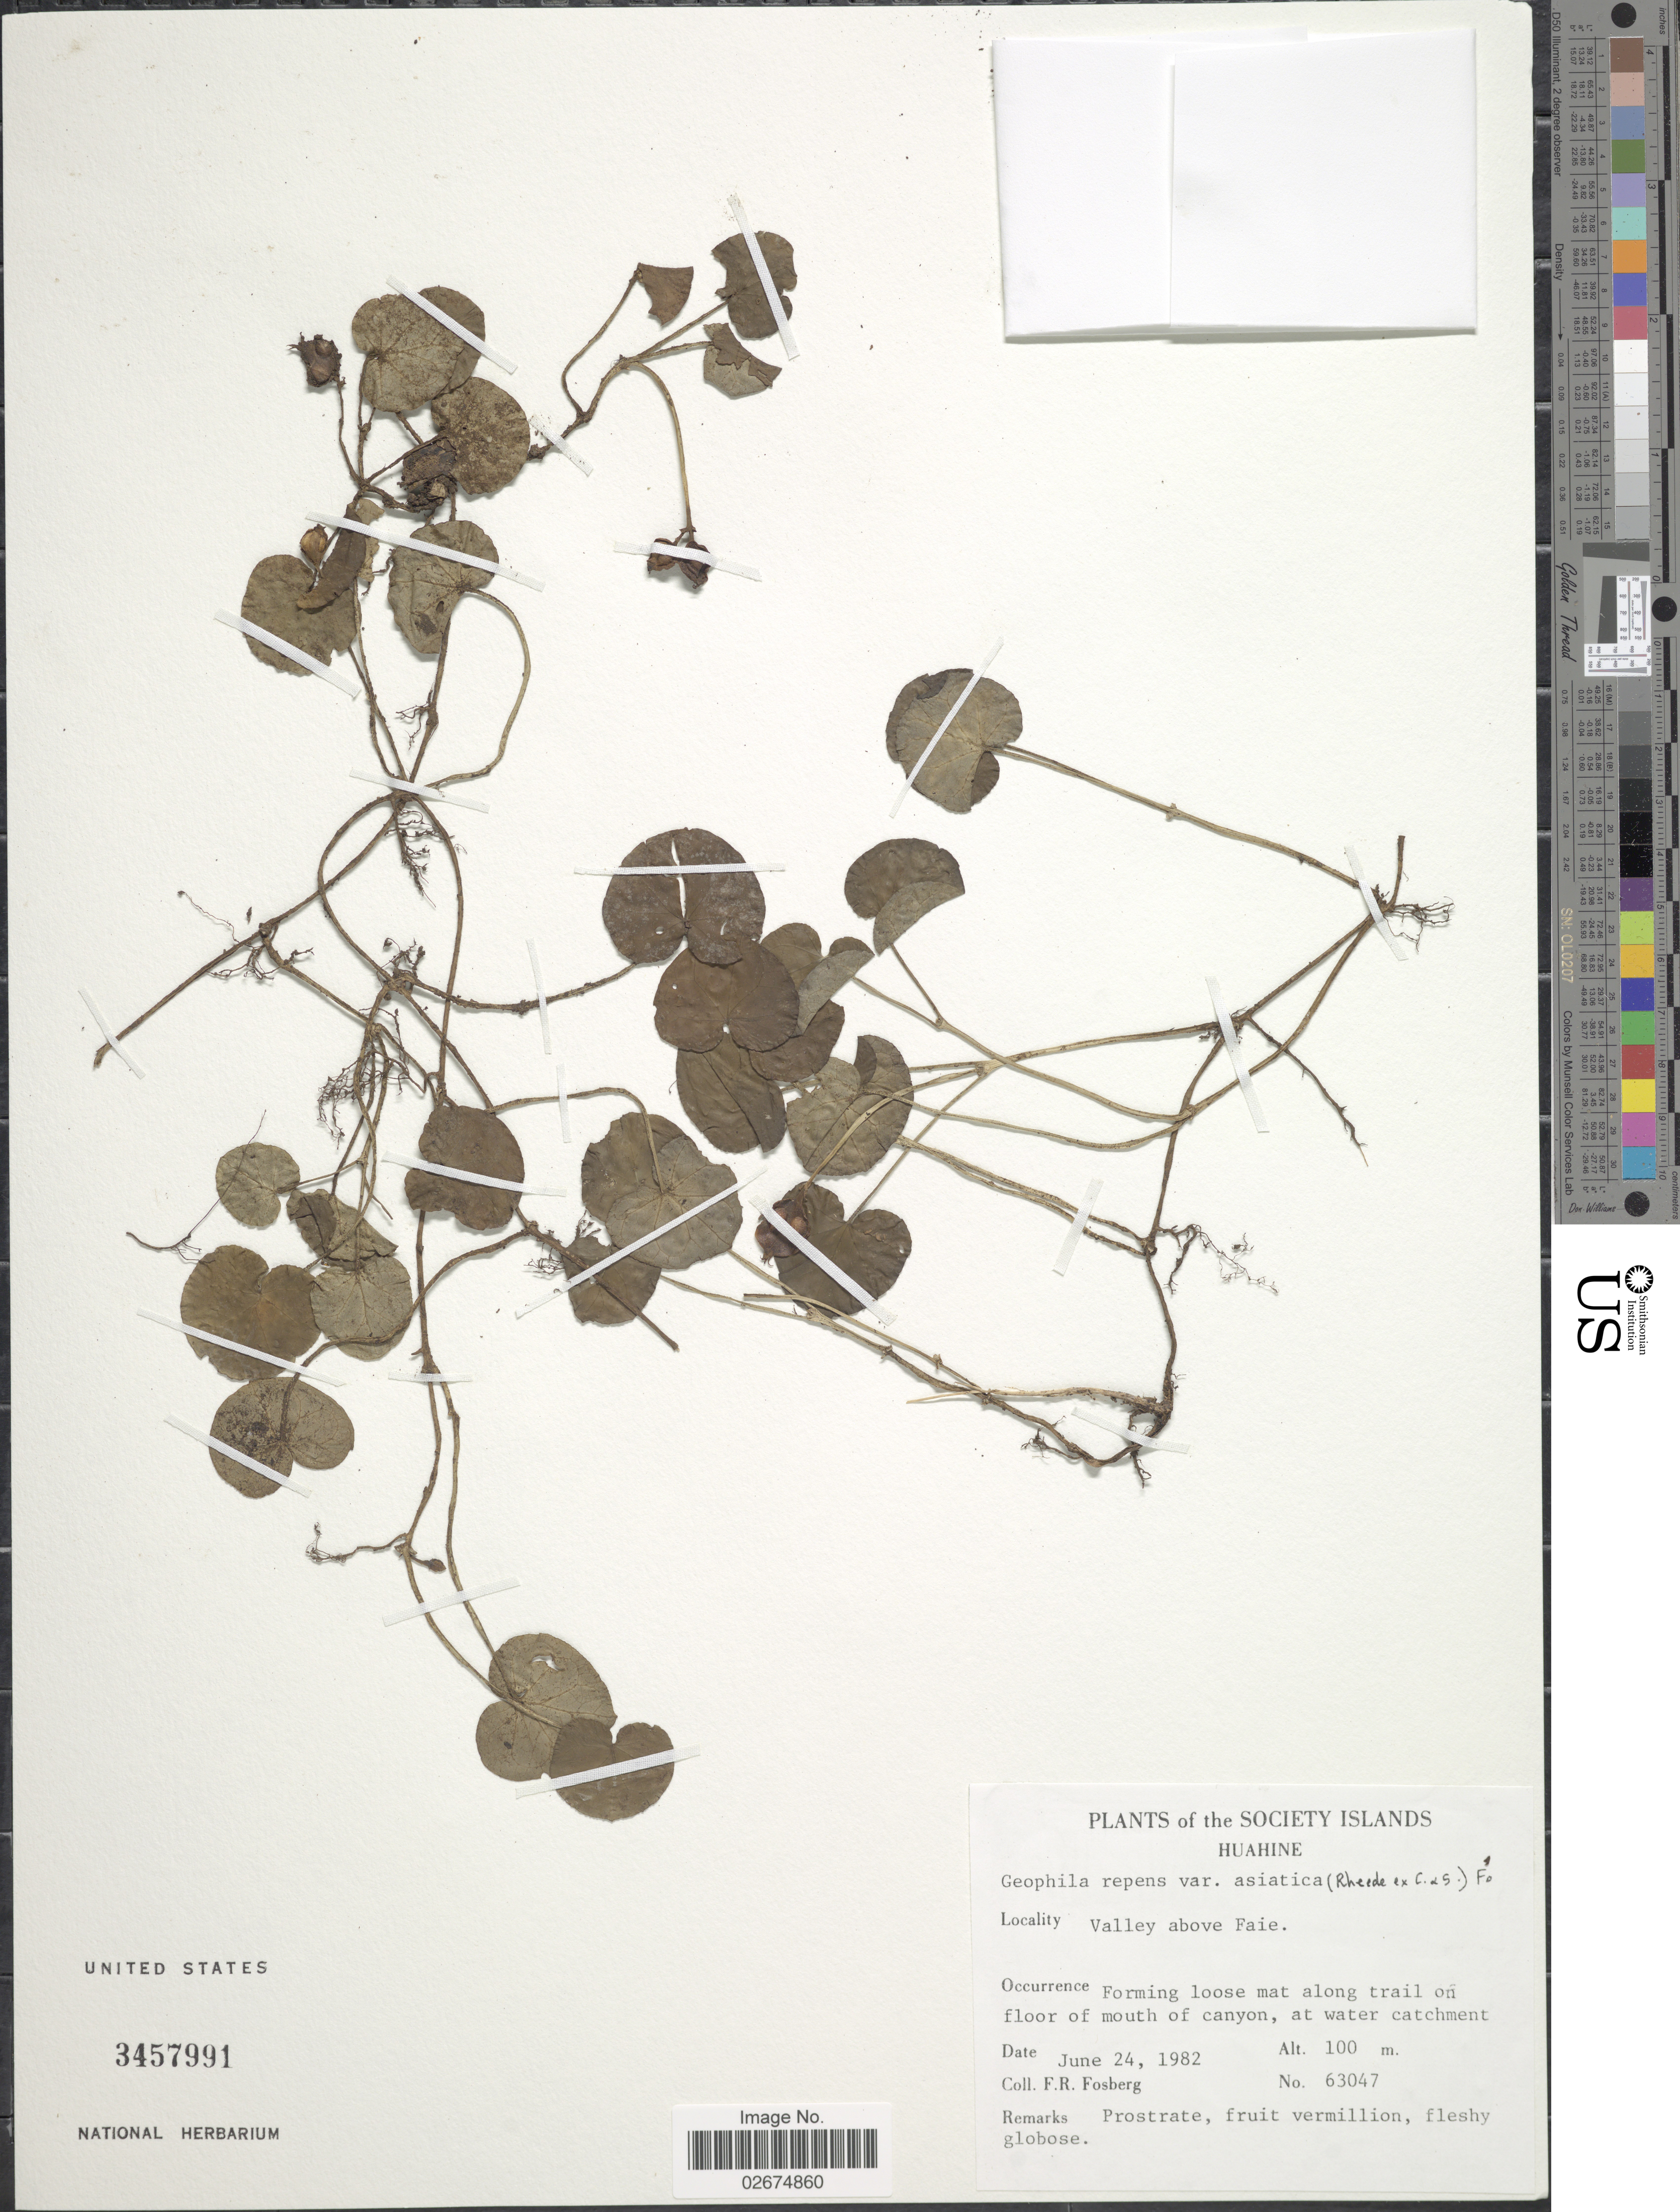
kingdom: Plantae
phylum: Tracheophyta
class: Magnoliopsida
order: Gentianales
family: Rubiaceae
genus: Geophila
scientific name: Geophila repens var. asiatica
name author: (Cham. & Schltdl.) Fosberg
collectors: F. R. Fosberg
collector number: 63047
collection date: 1982-06-24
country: French Polynesia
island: Huahine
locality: Society Islands. Huahine. Valley above Faie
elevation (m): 100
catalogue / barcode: US 3457991